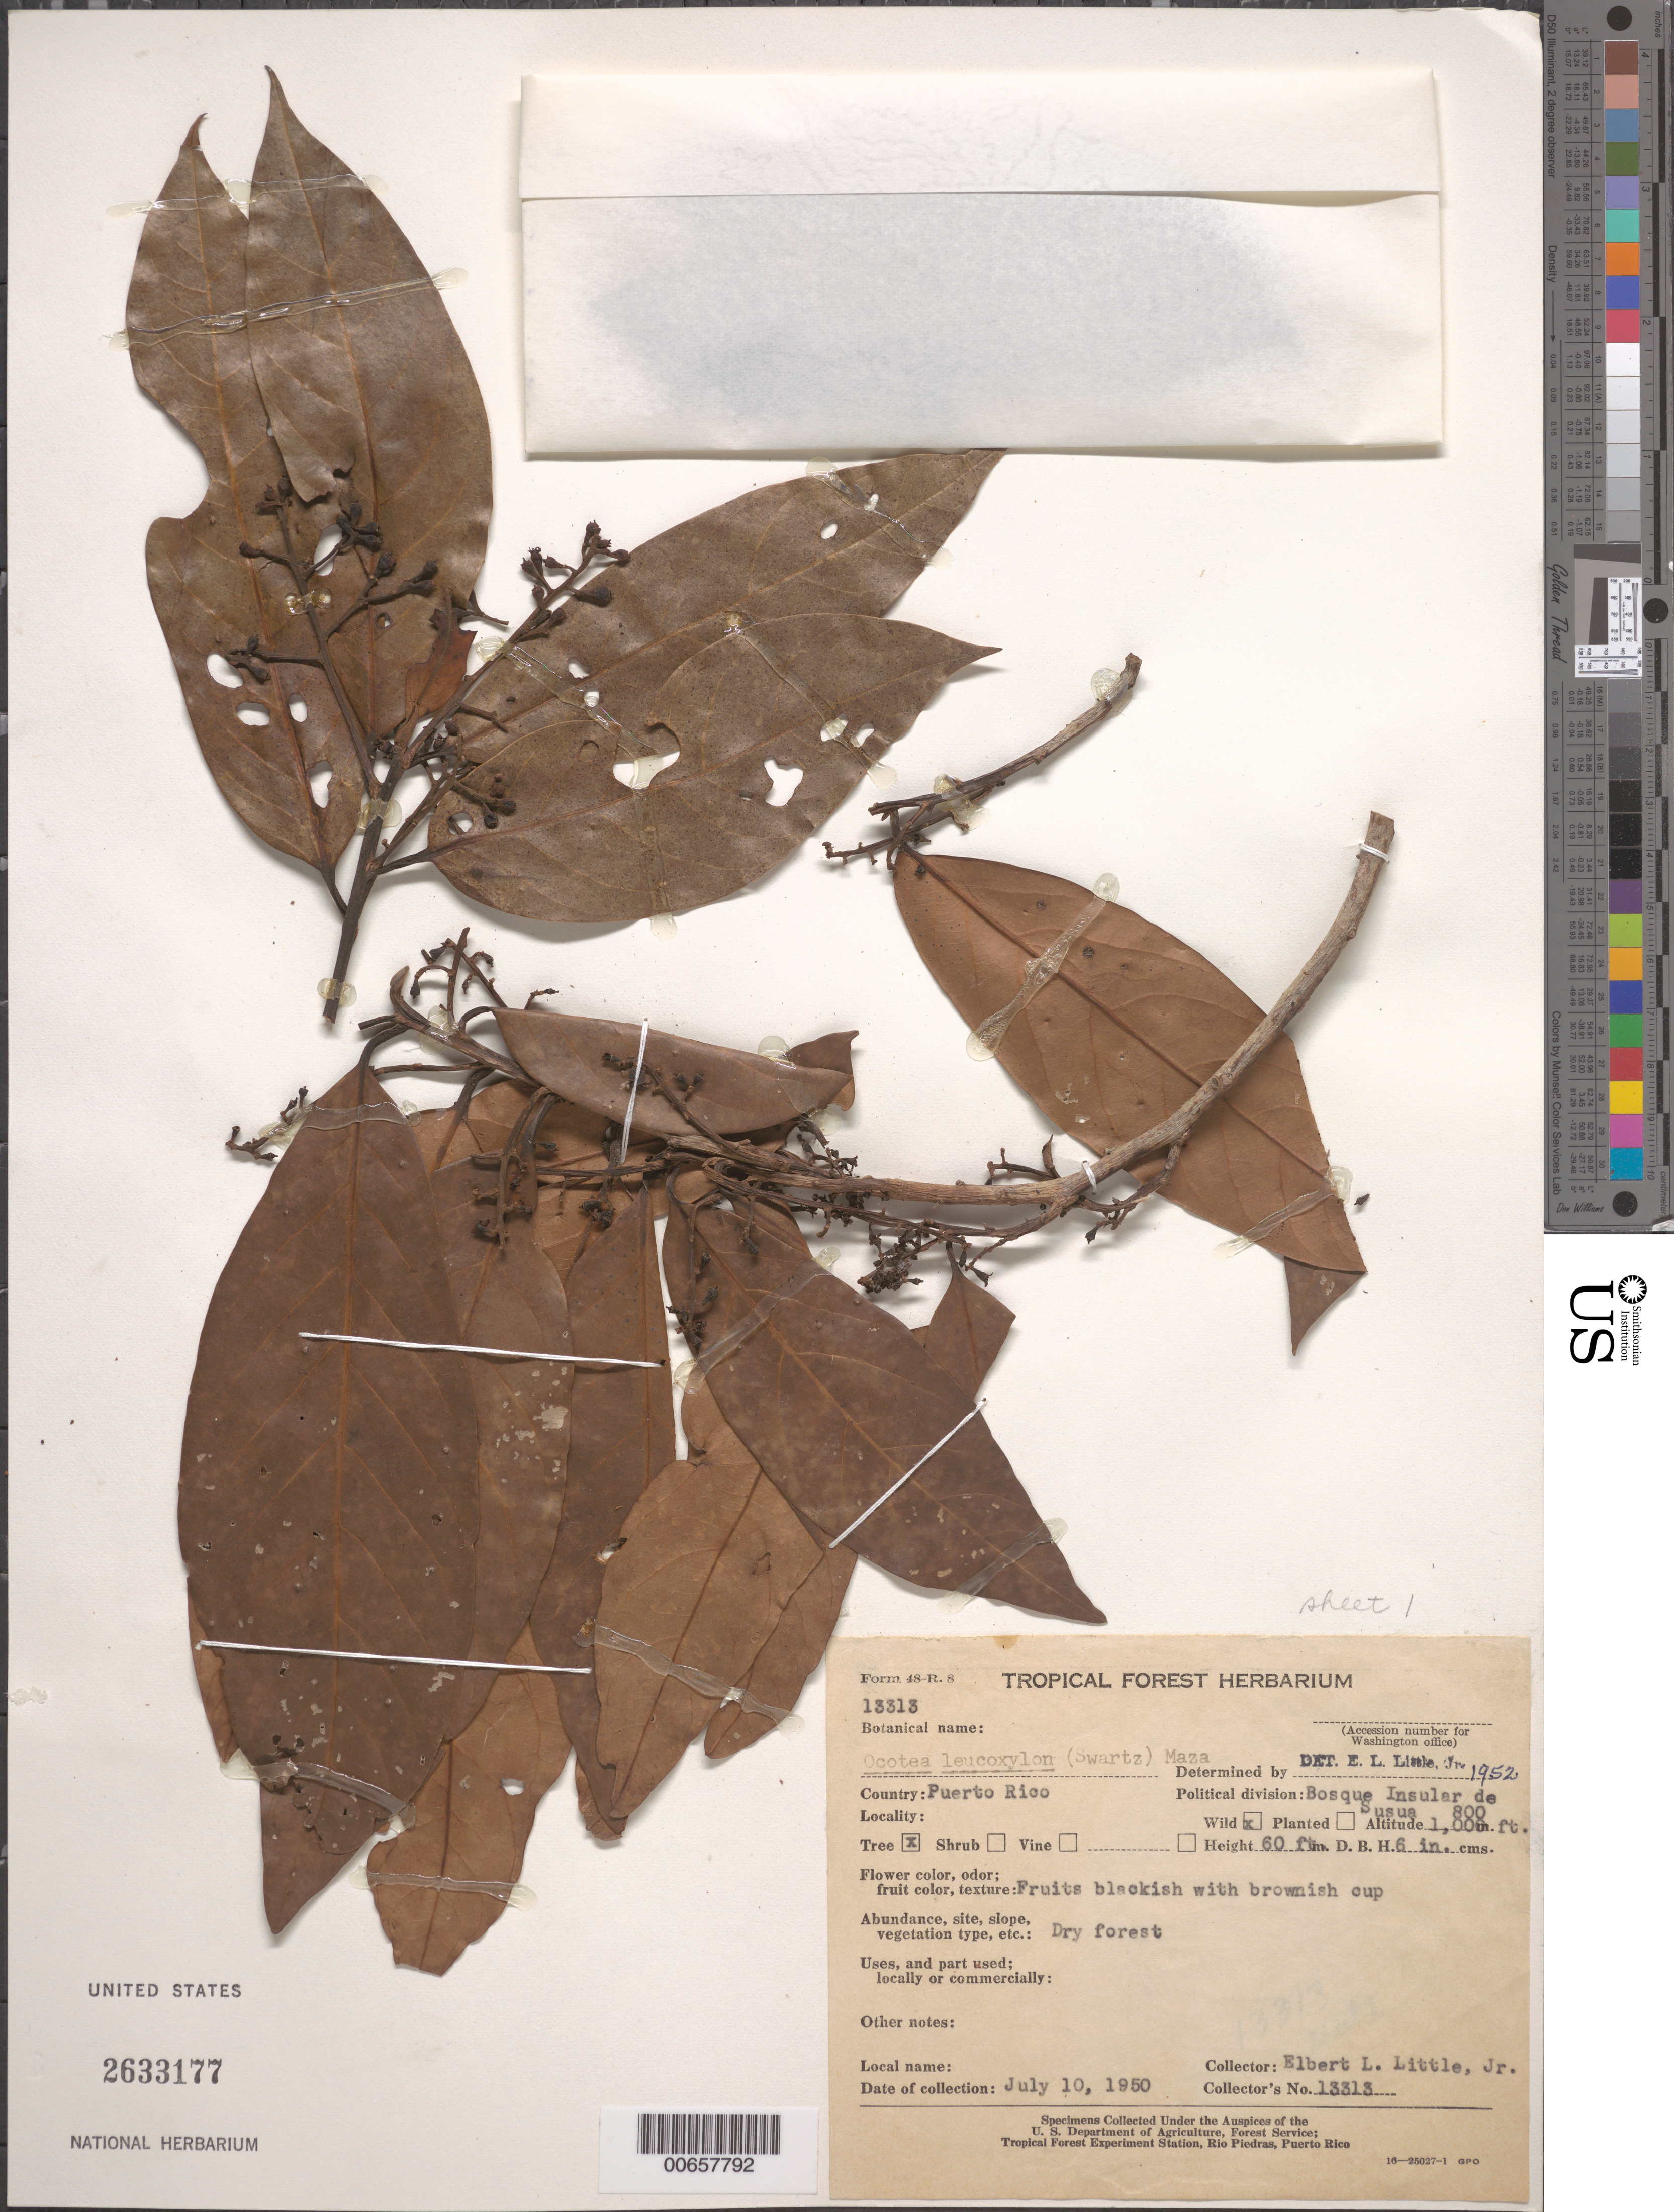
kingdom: Plantae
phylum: Tracheophyta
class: Magnoliopsida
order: Laurales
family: Lauraceae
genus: Ocotea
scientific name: Ocotea leucoxylon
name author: (Sw.) Laness.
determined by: Little, Elbert L., Jr., (FSSR), United States Department of Agriculture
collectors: E. L. Little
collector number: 13313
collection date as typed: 10 Jul 1950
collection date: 1950-07-10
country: Puerto Rico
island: Greater Antilles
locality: Bosque Insular de Susua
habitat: Dry forest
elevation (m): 244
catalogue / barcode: US 2633177